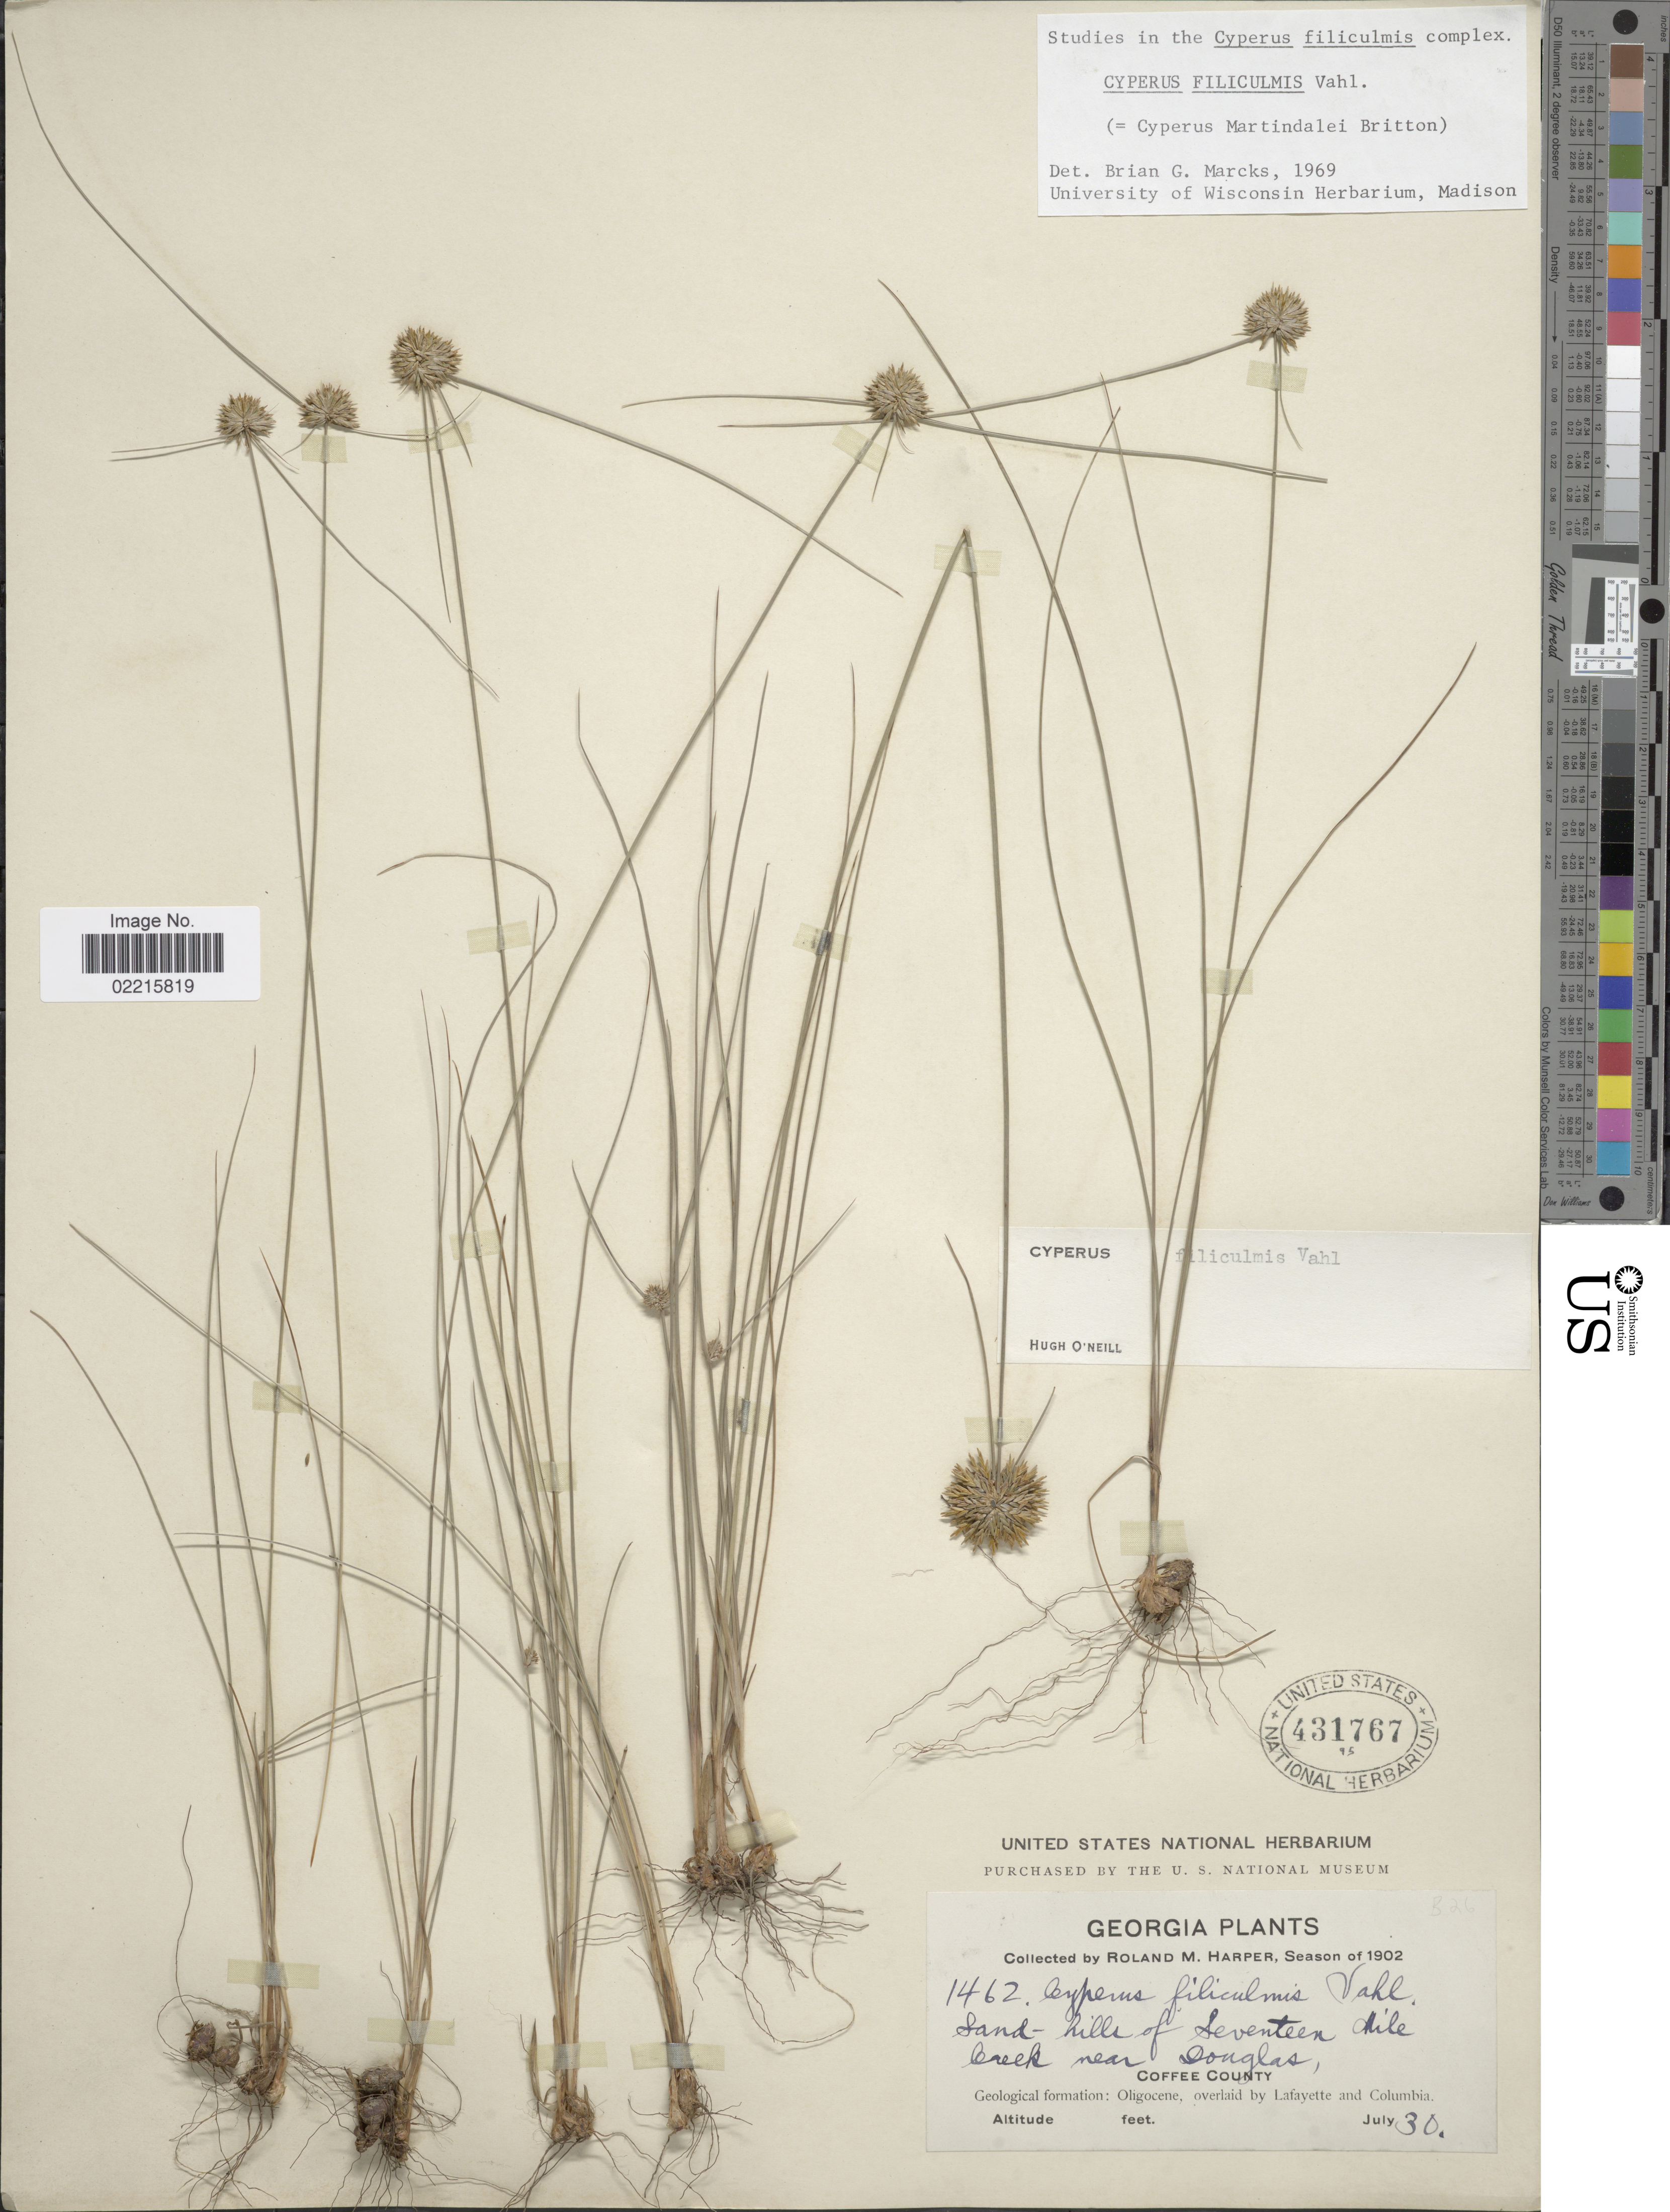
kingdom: Plantae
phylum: Tracheophyta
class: Liliopsida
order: Poales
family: Cyperaceae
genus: Cyperus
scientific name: Cyperus filiculmis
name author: Vahl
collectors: R. M. Harper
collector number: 1462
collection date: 1902-07-30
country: United States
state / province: Georgia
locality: Sand hills of Seventeen Mile Creek near Douglas, Coffee County. Geological formation: Oligocene, overlaid by Lafayette and Columbia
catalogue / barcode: US 431767